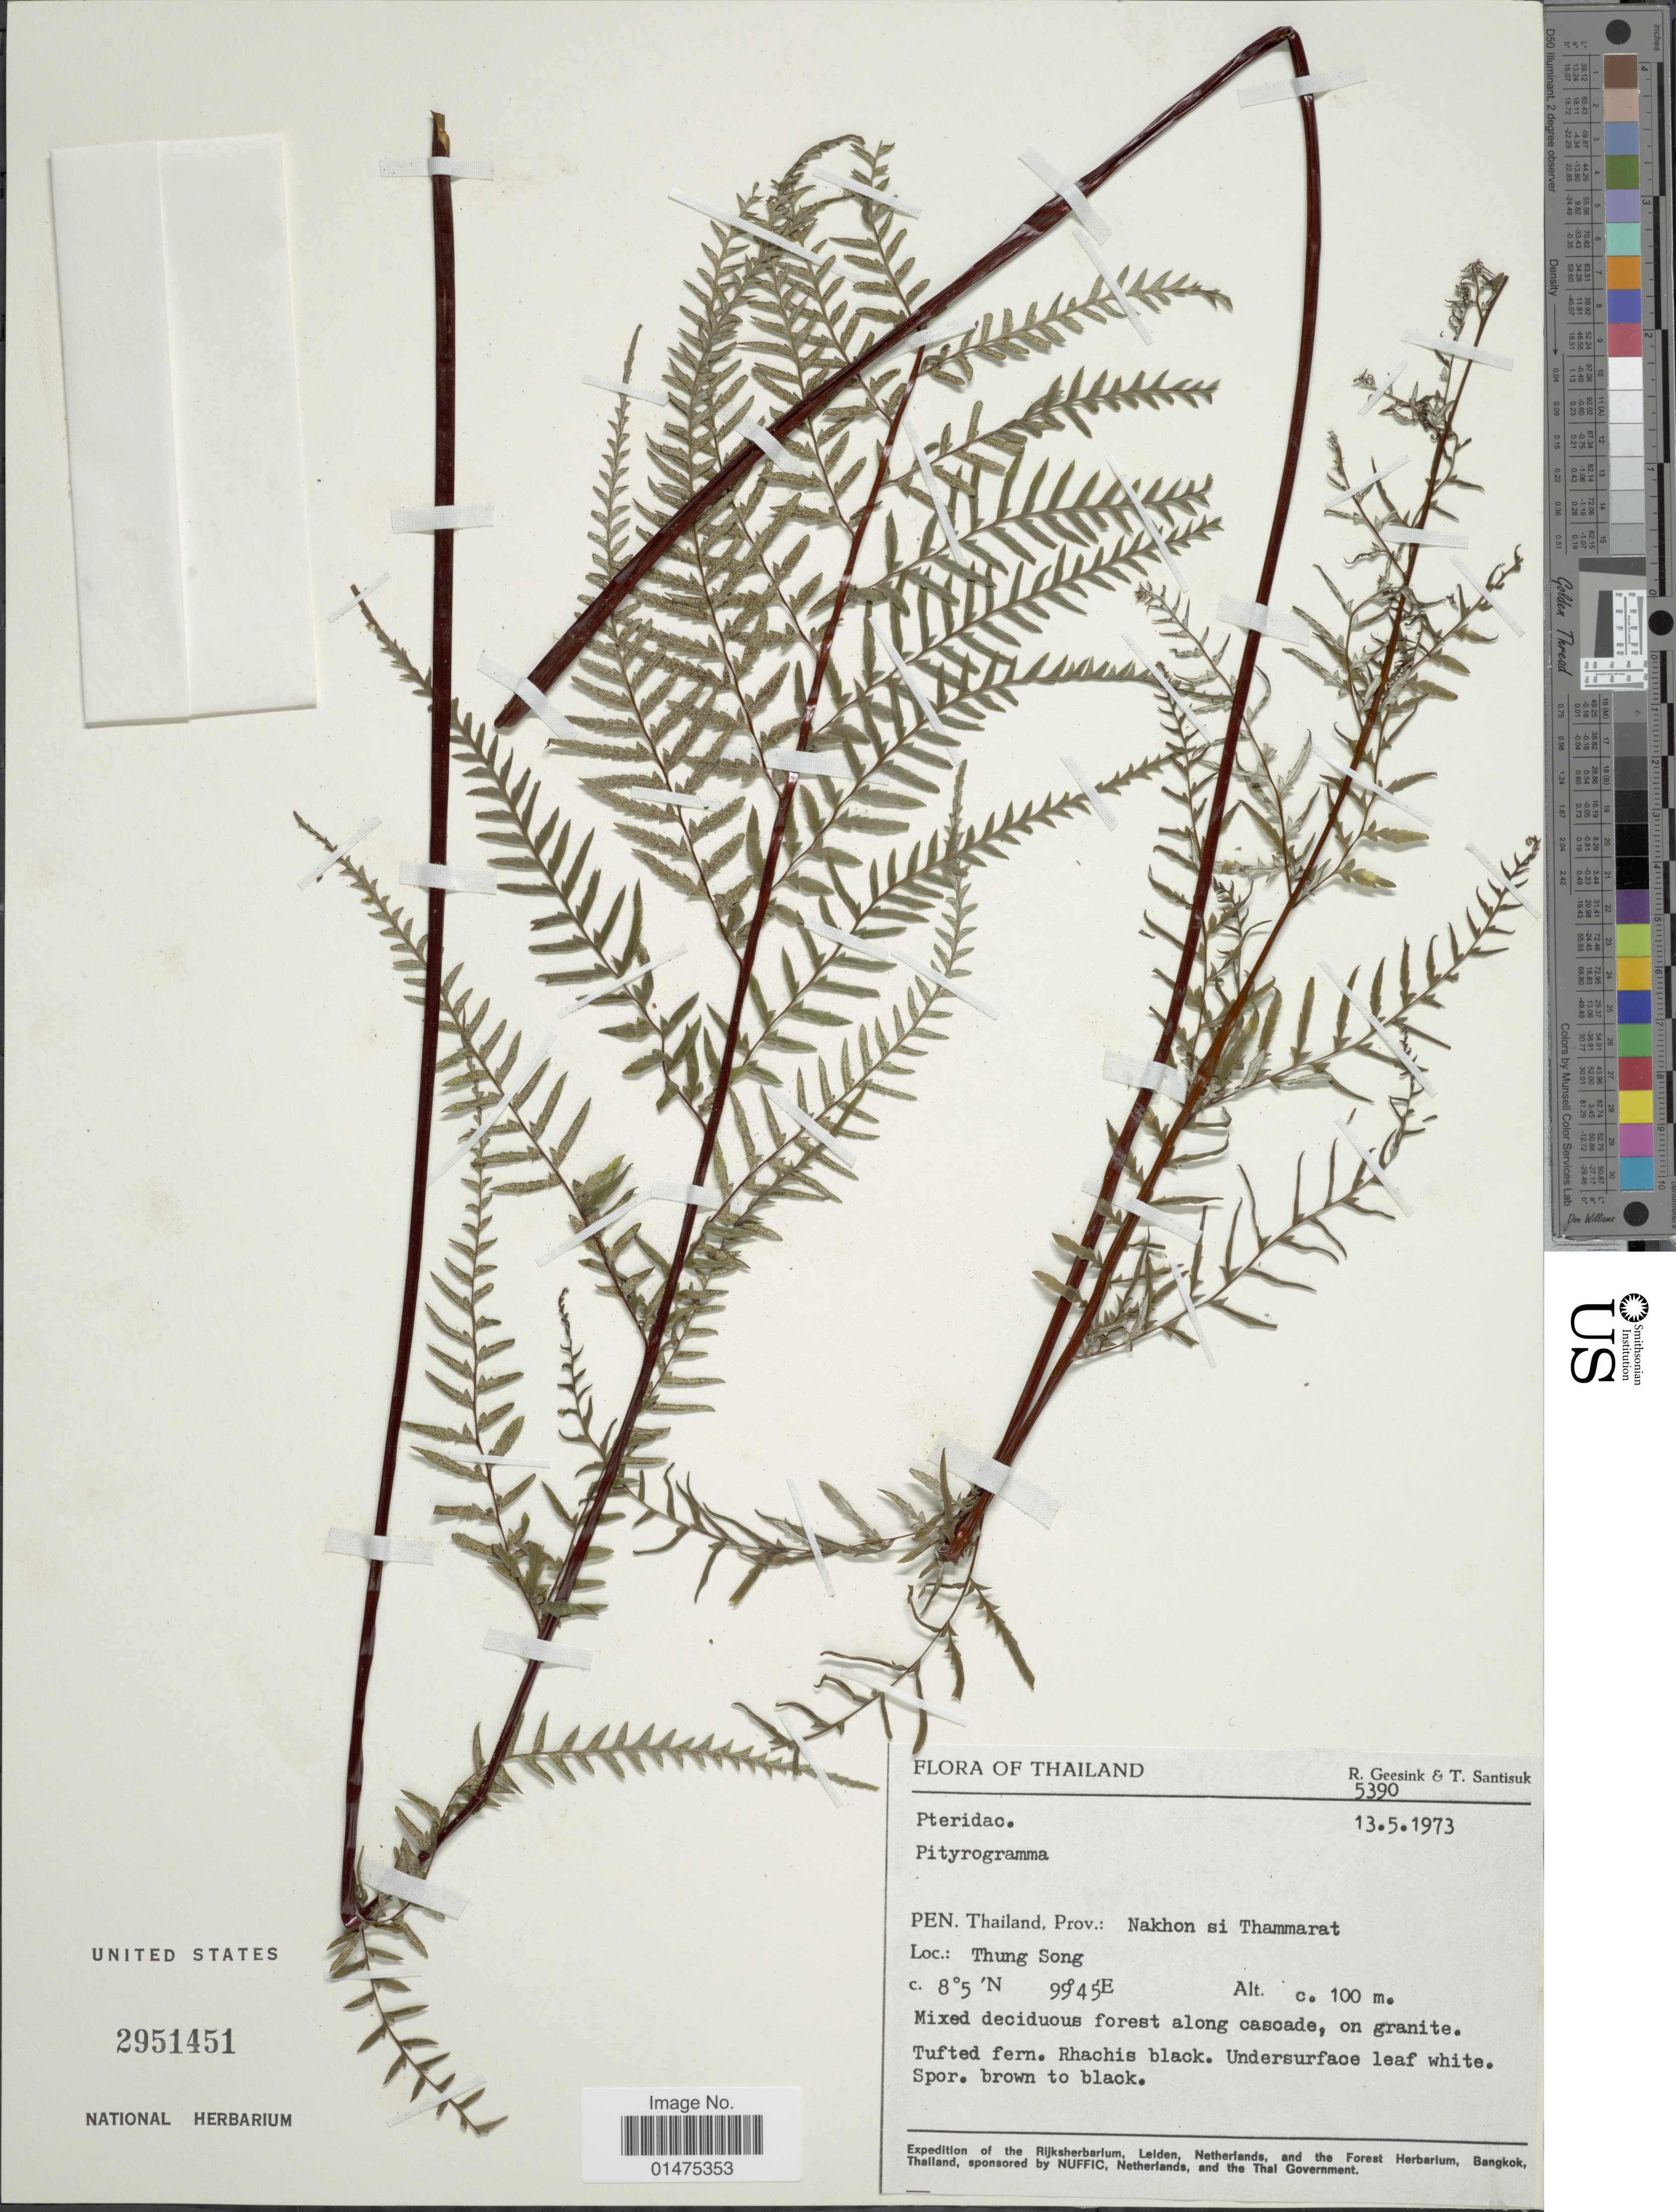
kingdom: Plantae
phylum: Tracheophyta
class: Polypodiopsida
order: Polypodiales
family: Pteridaceae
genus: Pityrogramma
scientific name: Pityrogramma calomelanos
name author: (L.) Link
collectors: R. Geesink & T. Santisuk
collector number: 5390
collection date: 1973-05-13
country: Thailand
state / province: Nakhon Si Thammarat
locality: PEN. Thailand, Thung Song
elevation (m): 100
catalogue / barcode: US 2951451